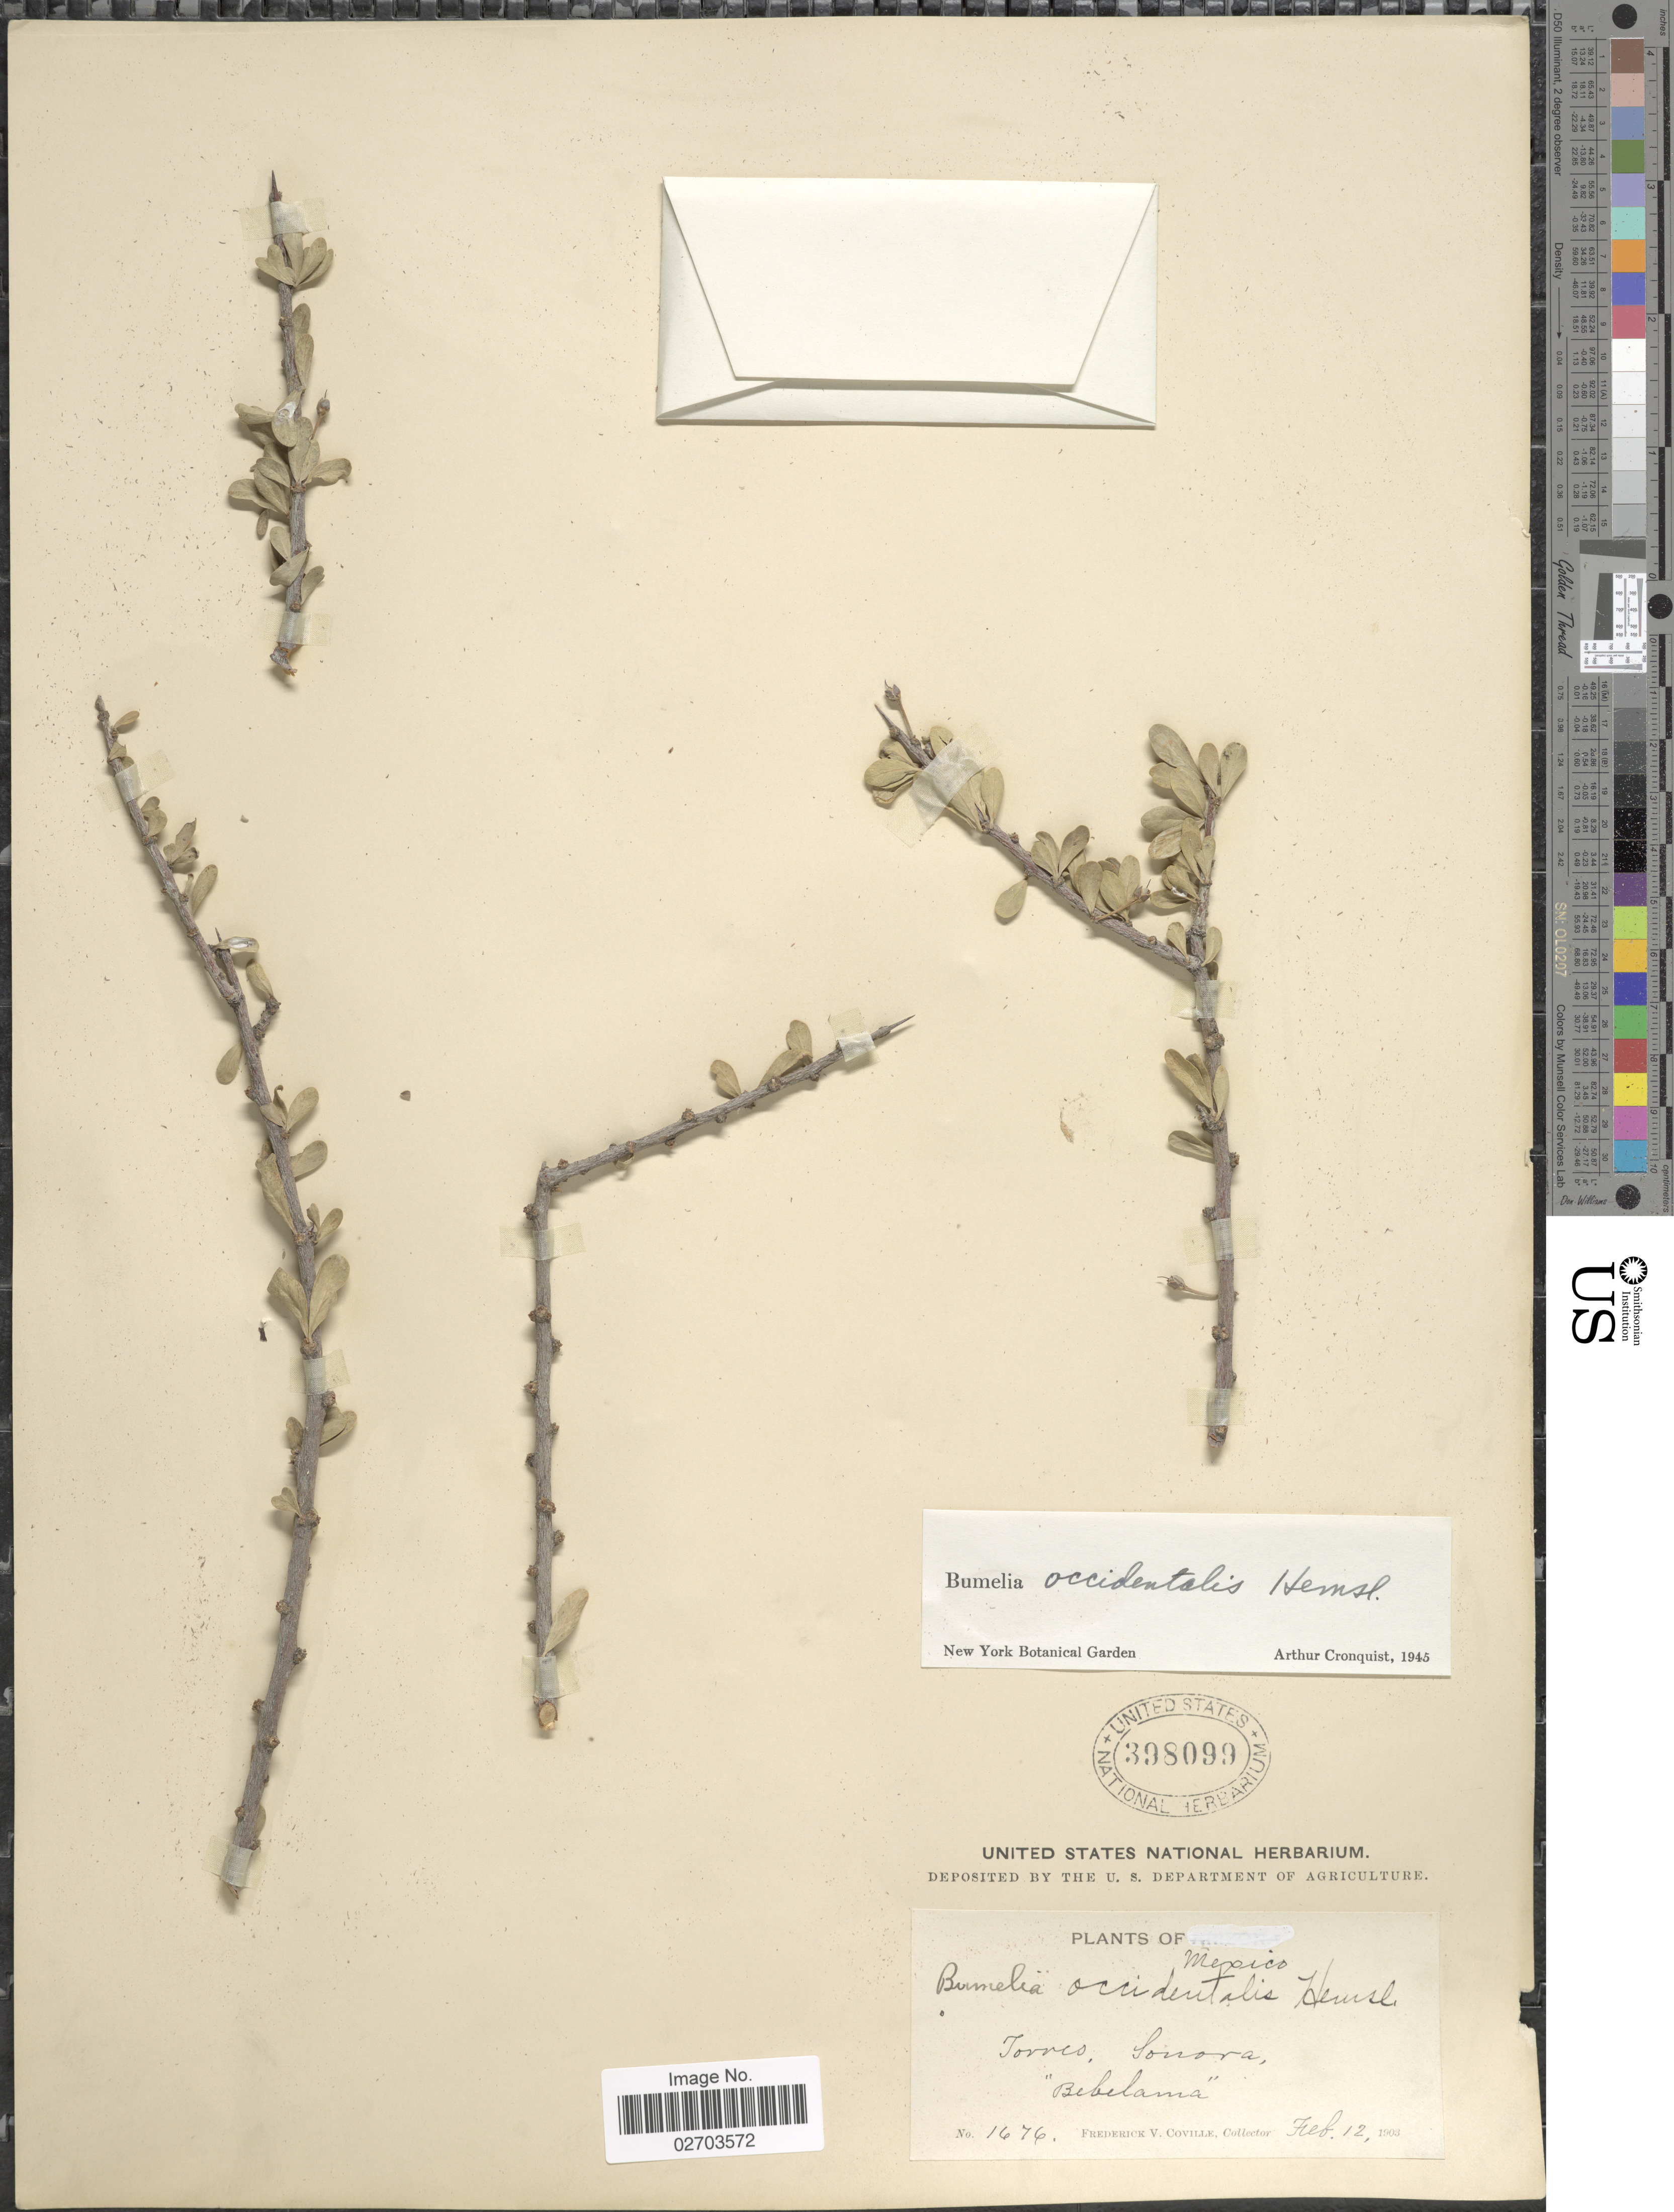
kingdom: Plantae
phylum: Tracheophyta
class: Magnoliopsida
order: Ericales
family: Sapotaceae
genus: Sideroxylon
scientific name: Sideroxylon occidentale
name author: (Hemsl.) T.D. Penn.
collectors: F. V. Coville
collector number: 1676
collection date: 1903-02-12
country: Mexico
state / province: Sonora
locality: Torres, Sonora "Bebelama"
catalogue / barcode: US 398099